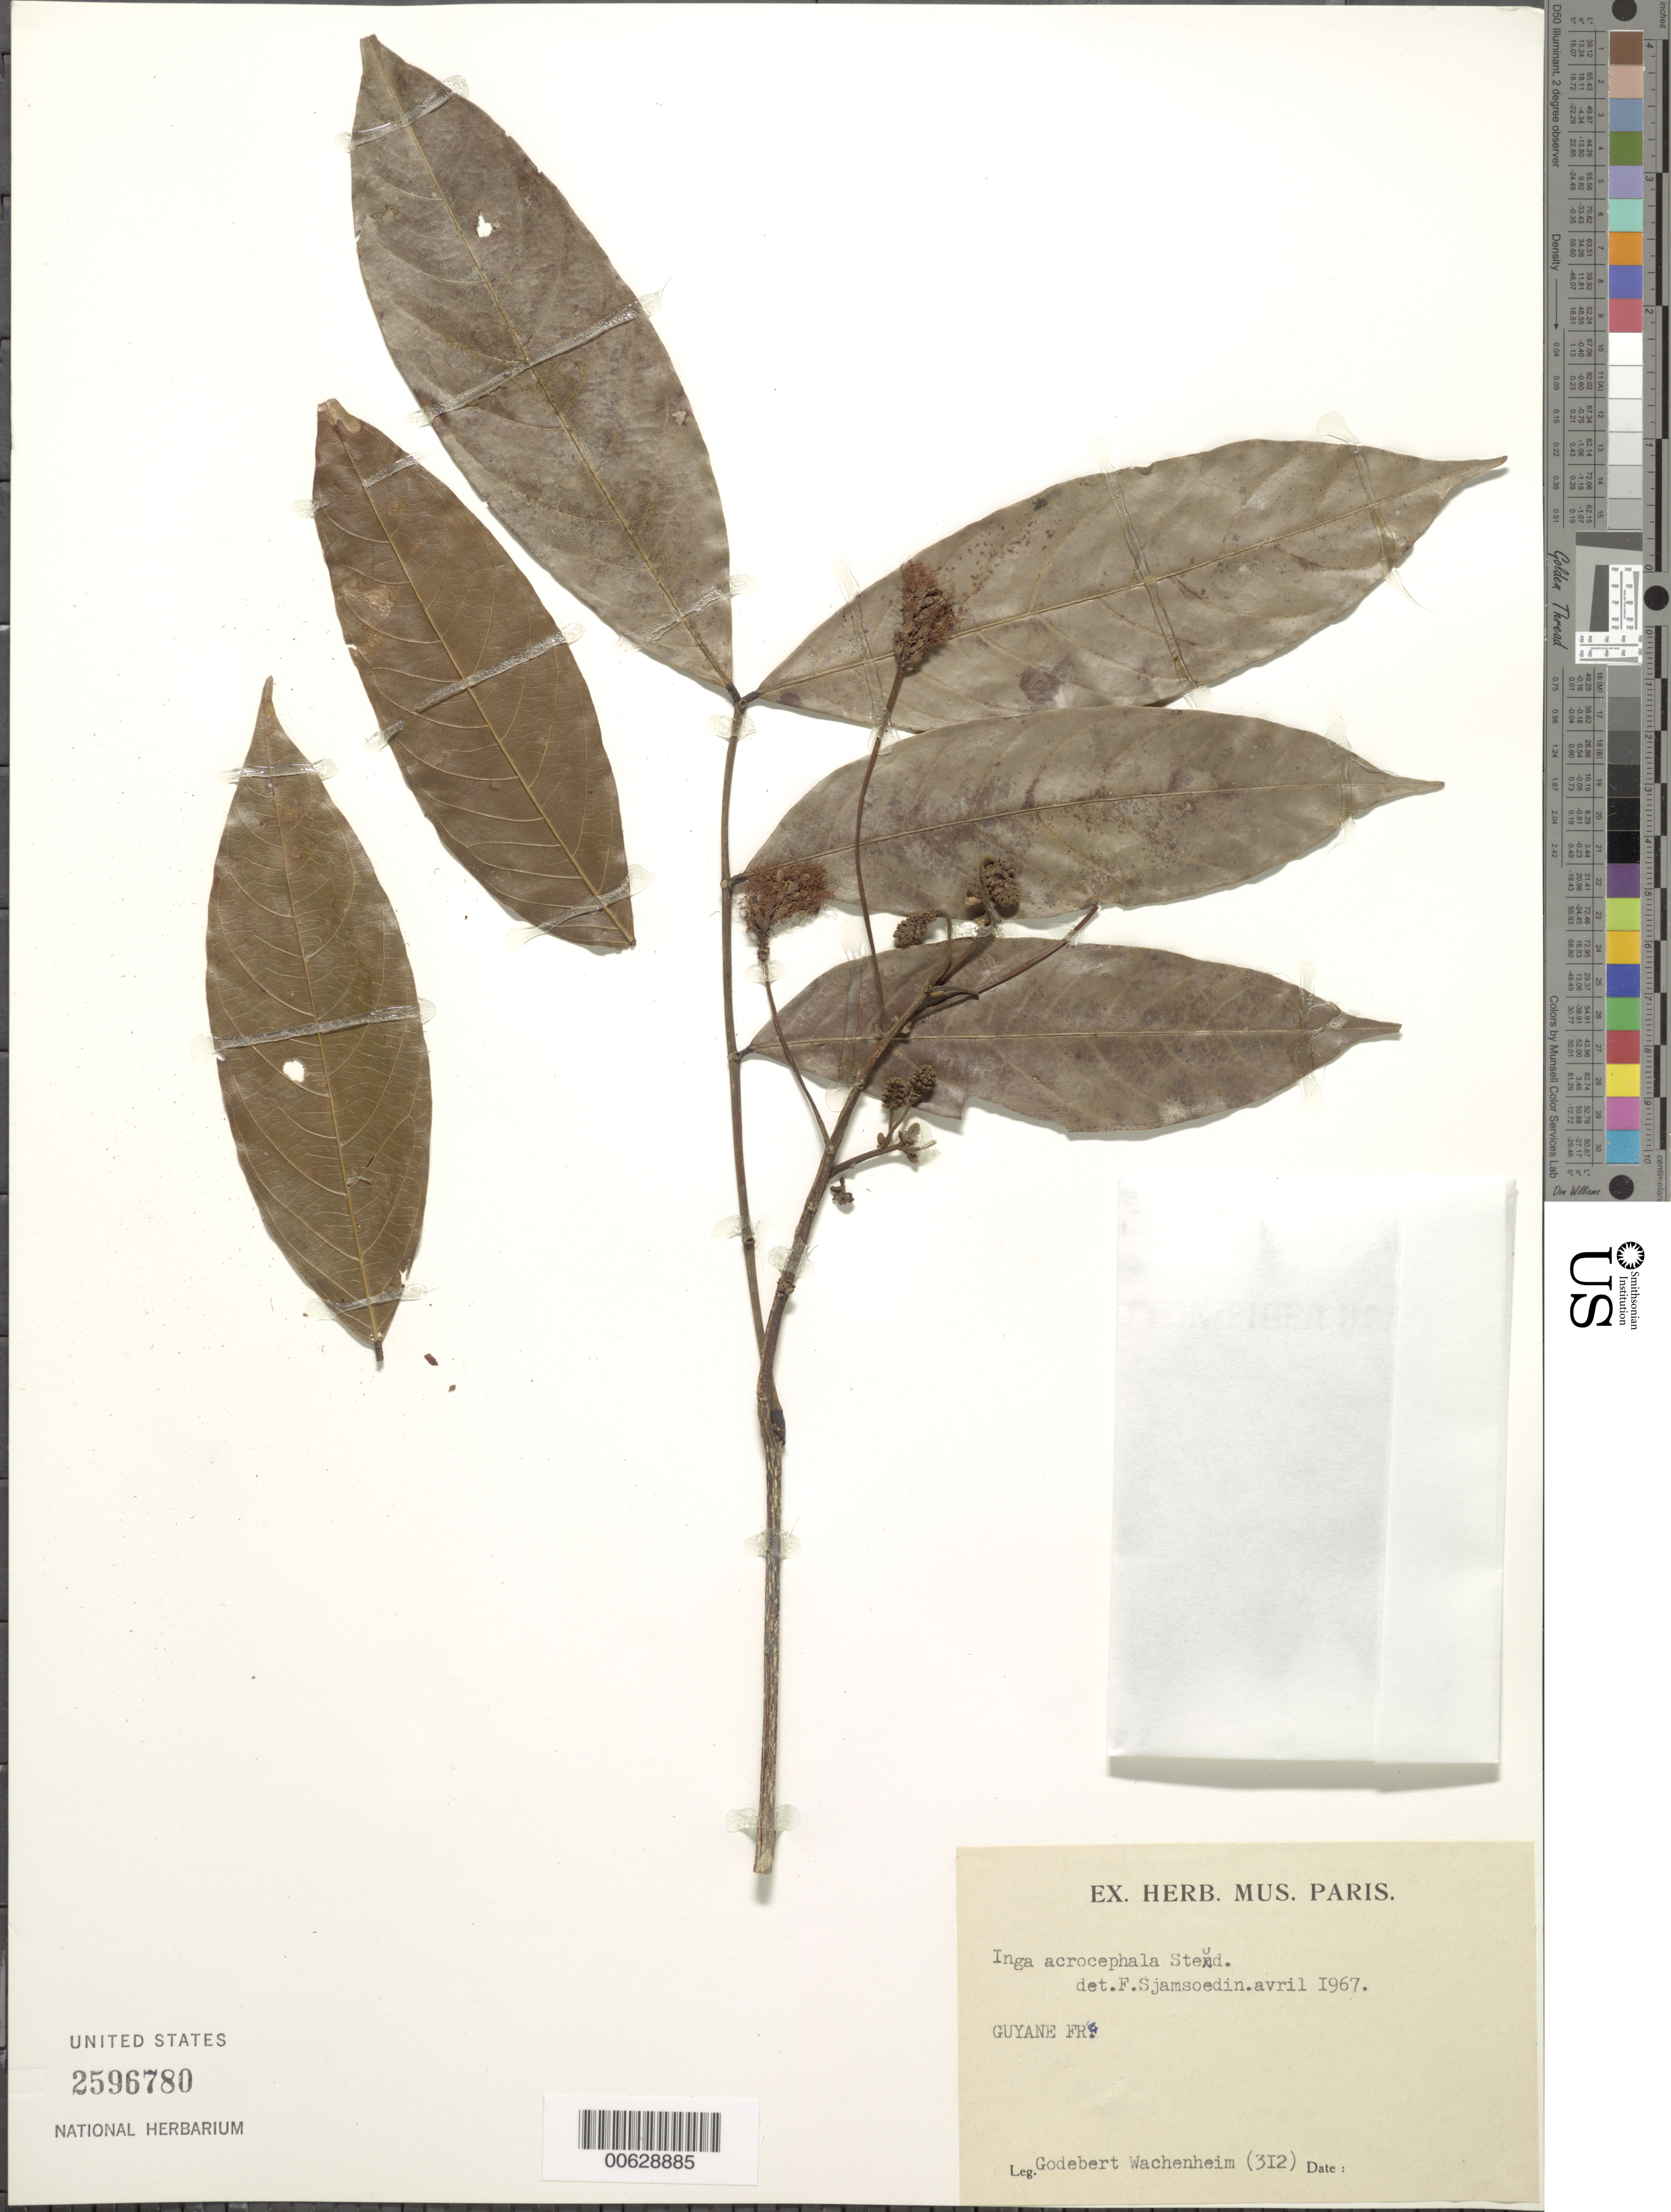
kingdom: Plantae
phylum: Tracheophyta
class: Magnoliopsida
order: Fabales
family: Fabaceae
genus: Inga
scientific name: Inga acrocephala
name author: Steud.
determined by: Jamsoedin, F. S.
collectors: G. Wachenheim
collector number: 312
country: French Guiana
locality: Godebert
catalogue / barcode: US 2596780